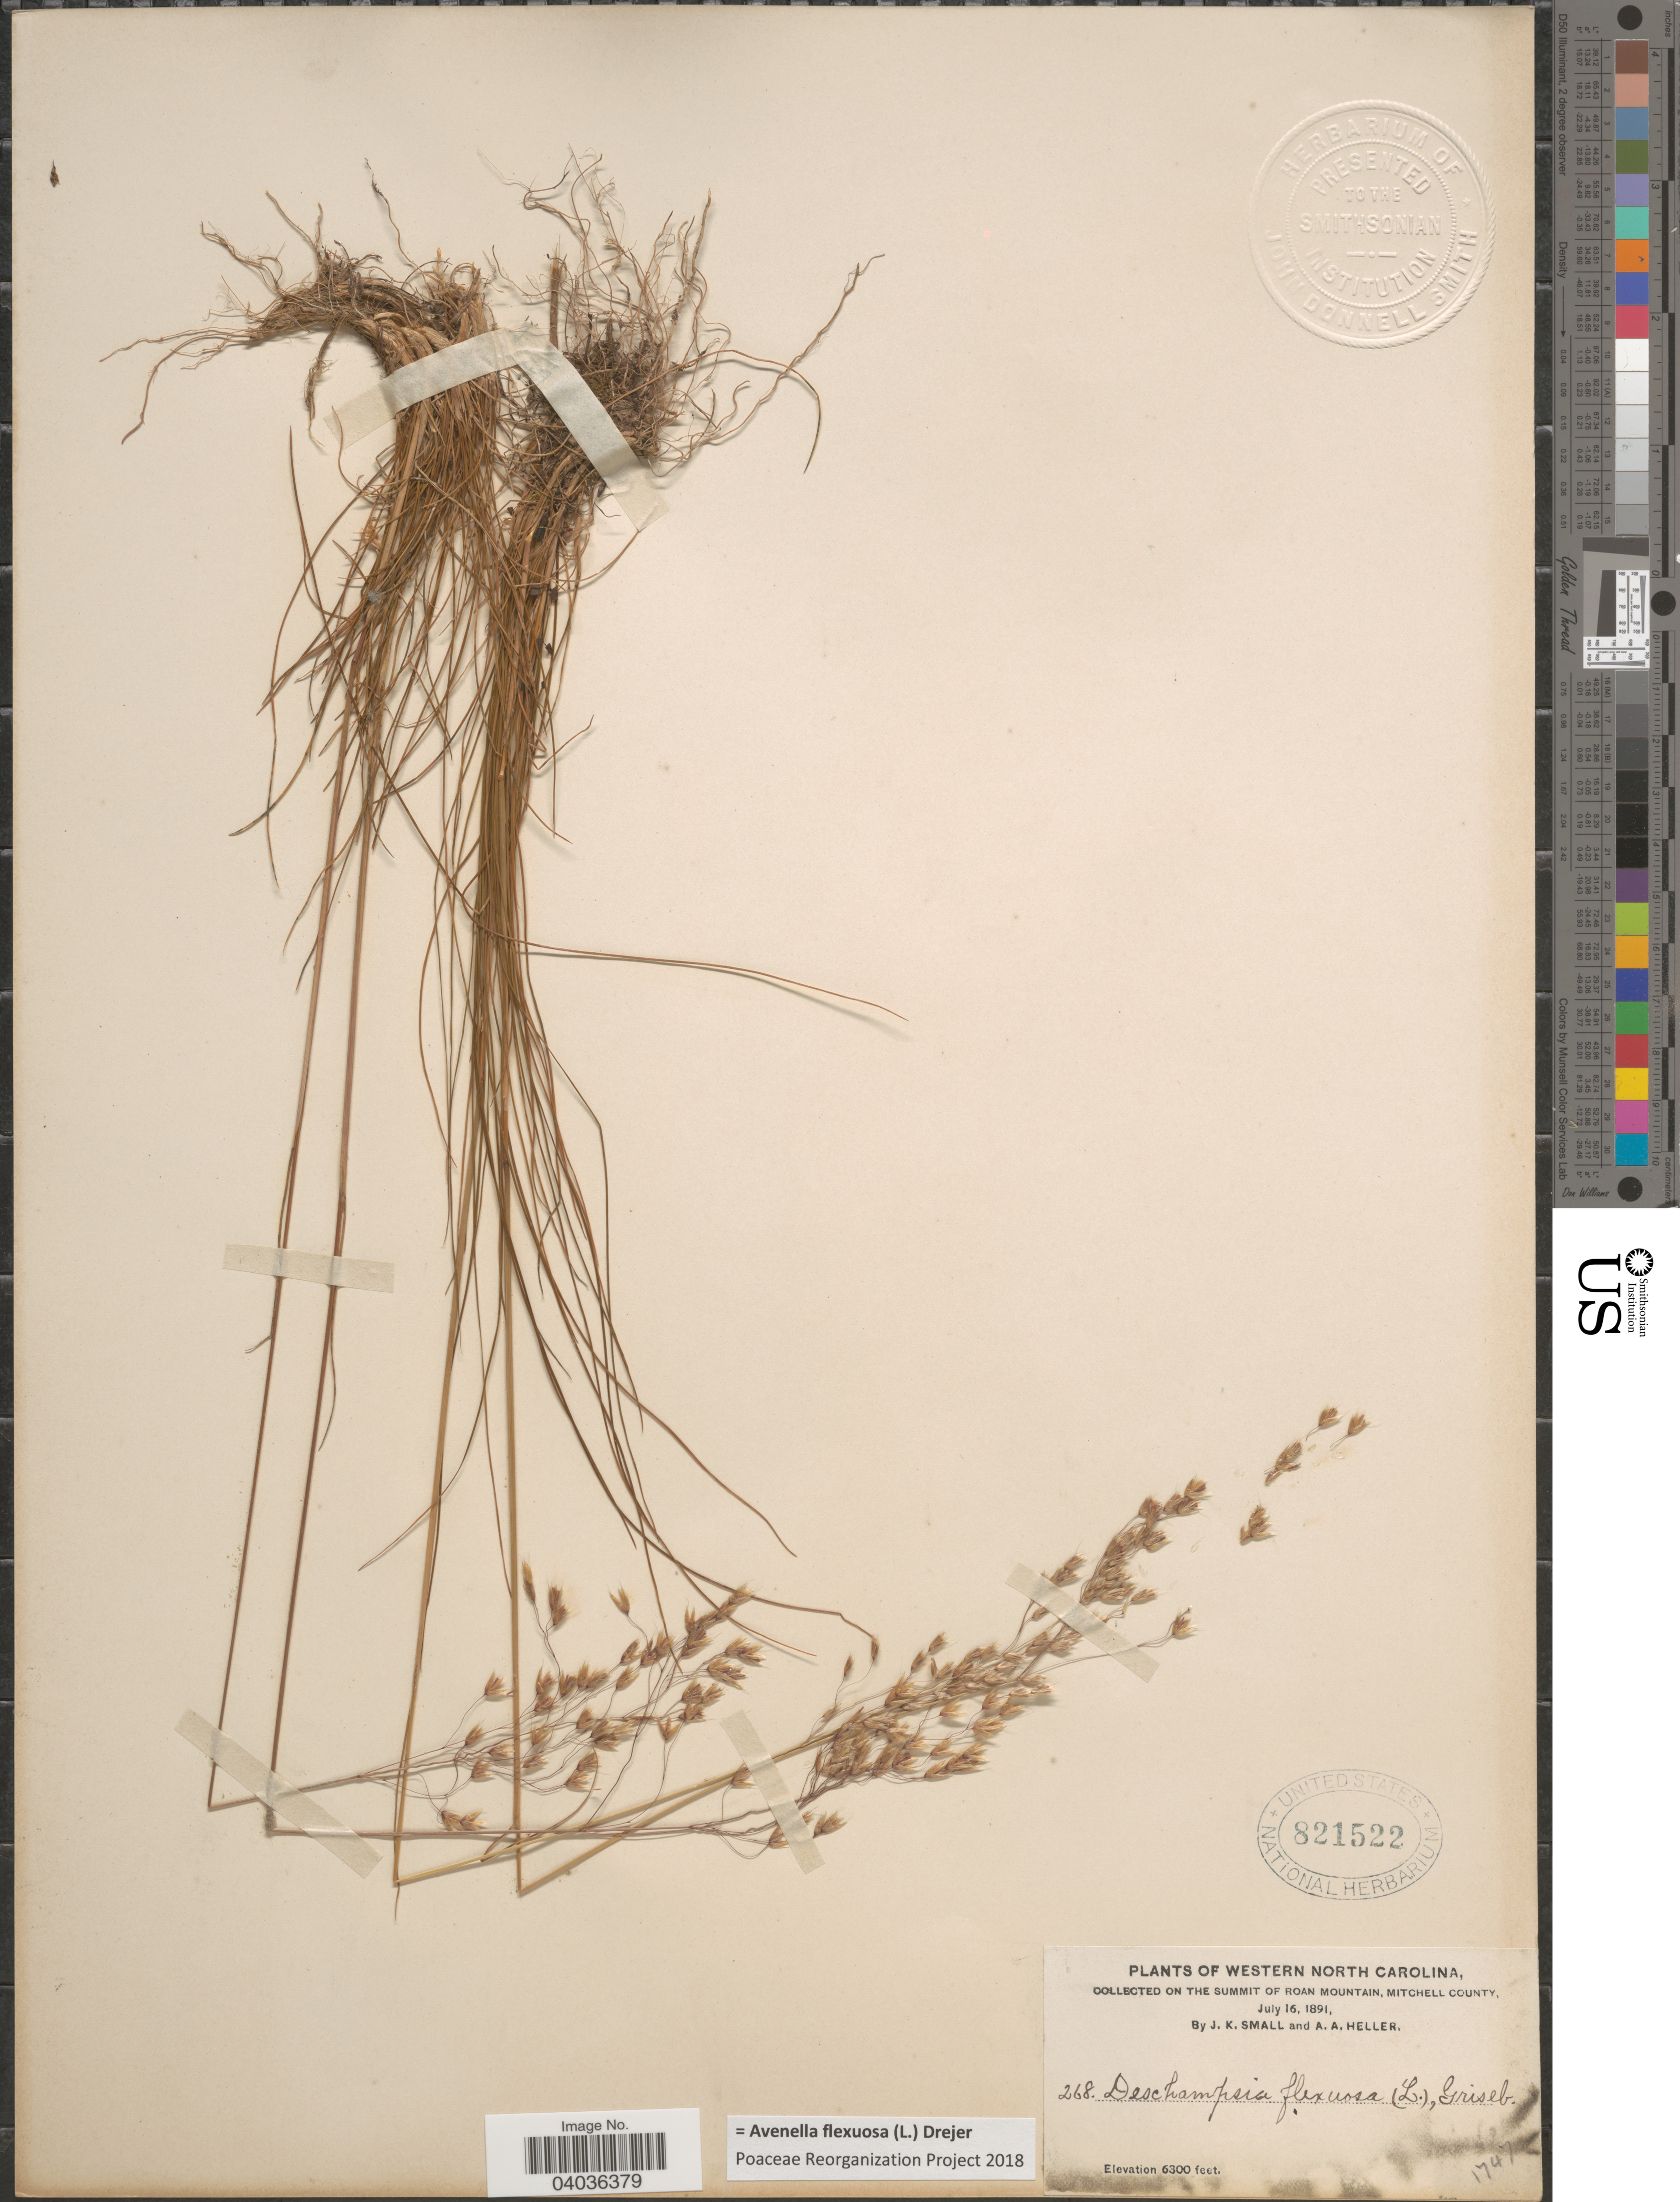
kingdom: Plantae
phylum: Tracheophyta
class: Liliopsida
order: Poales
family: Poaceae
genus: Avenella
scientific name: Avenella flexuosa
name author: (L.) Drejer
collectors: J. K. Small & A. A. Heller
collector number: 268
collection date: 1891-07-16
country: United States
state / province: North Carolina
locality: Western North Carolina. On the summit of Roan Mountain, Mitchell County.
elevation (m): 1920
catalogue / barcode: US 821522